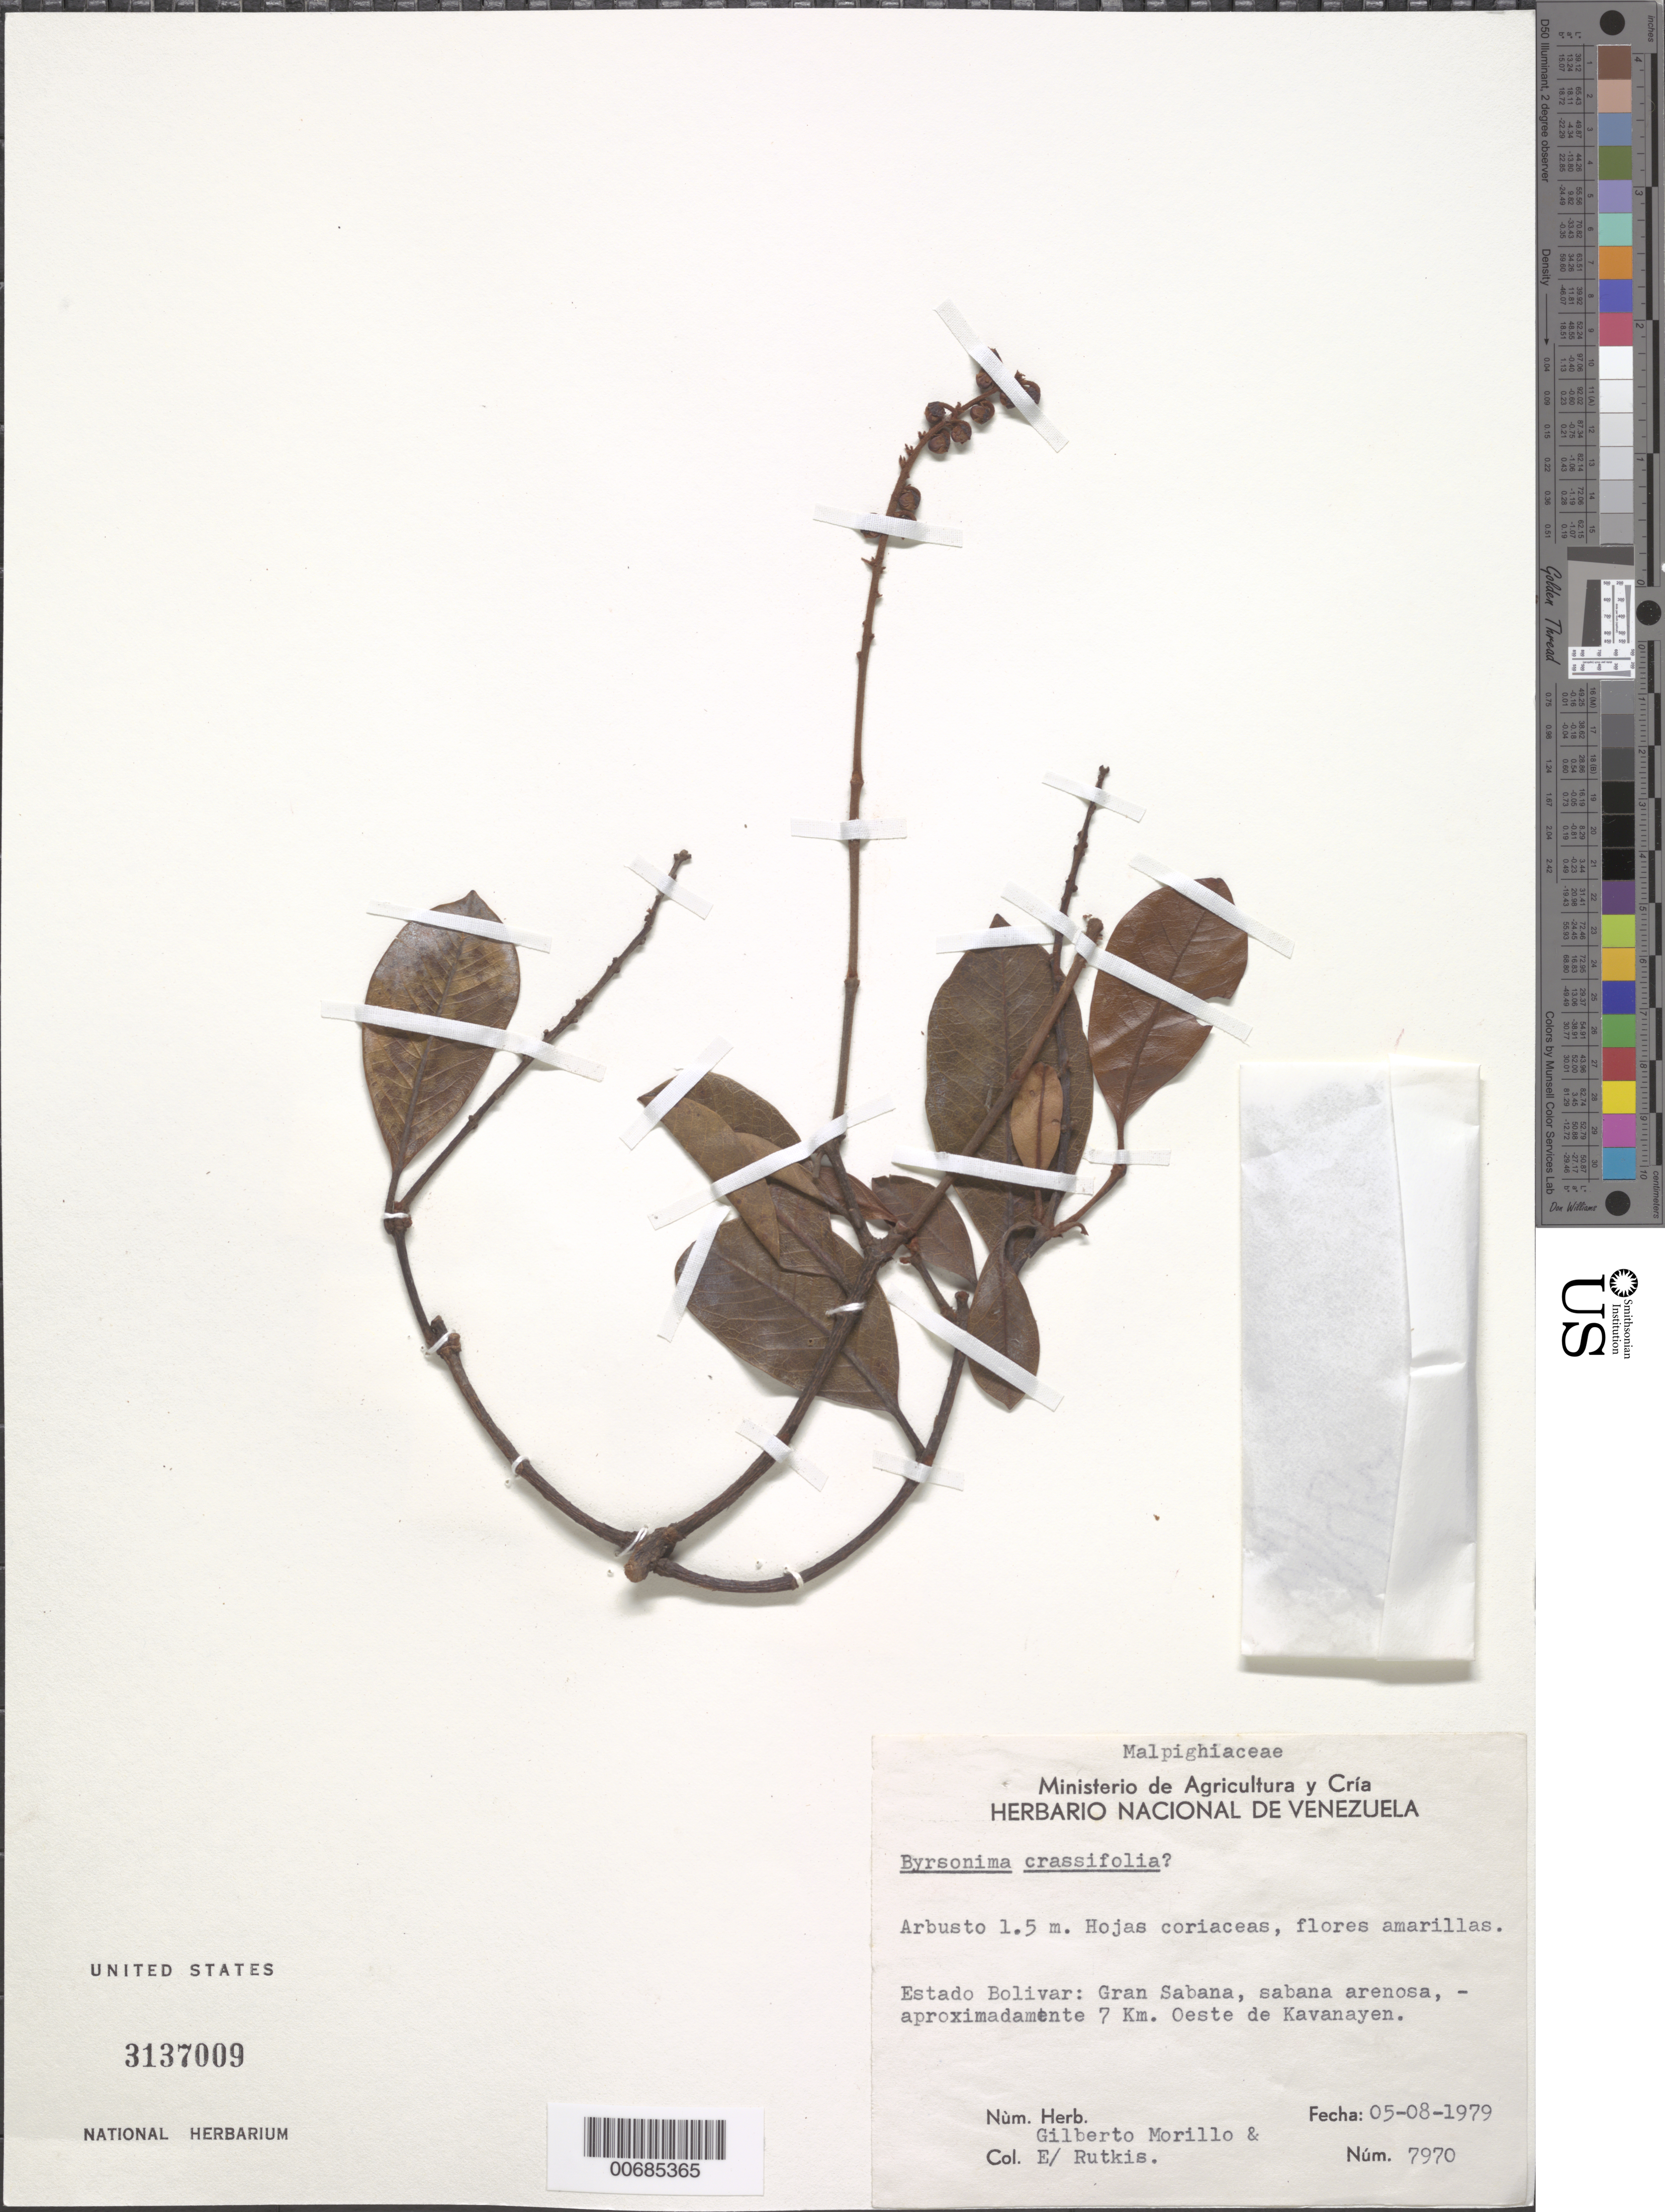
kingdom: Plantae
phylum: Tracheophyta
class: Magnoliopsida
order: Malpighiales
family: Malpighiaceae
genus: Byrsonima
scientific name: Byrsonima crassifolia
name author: (L.) Kunth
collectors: G. Morillo & E. Rutkis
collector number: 7970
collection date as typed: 5-Aug-79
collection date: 1979-08-05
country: Venezuela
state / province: Bolívar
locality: Gran Sabana, 7 km W de Kavanayen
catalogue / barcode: US 3137009